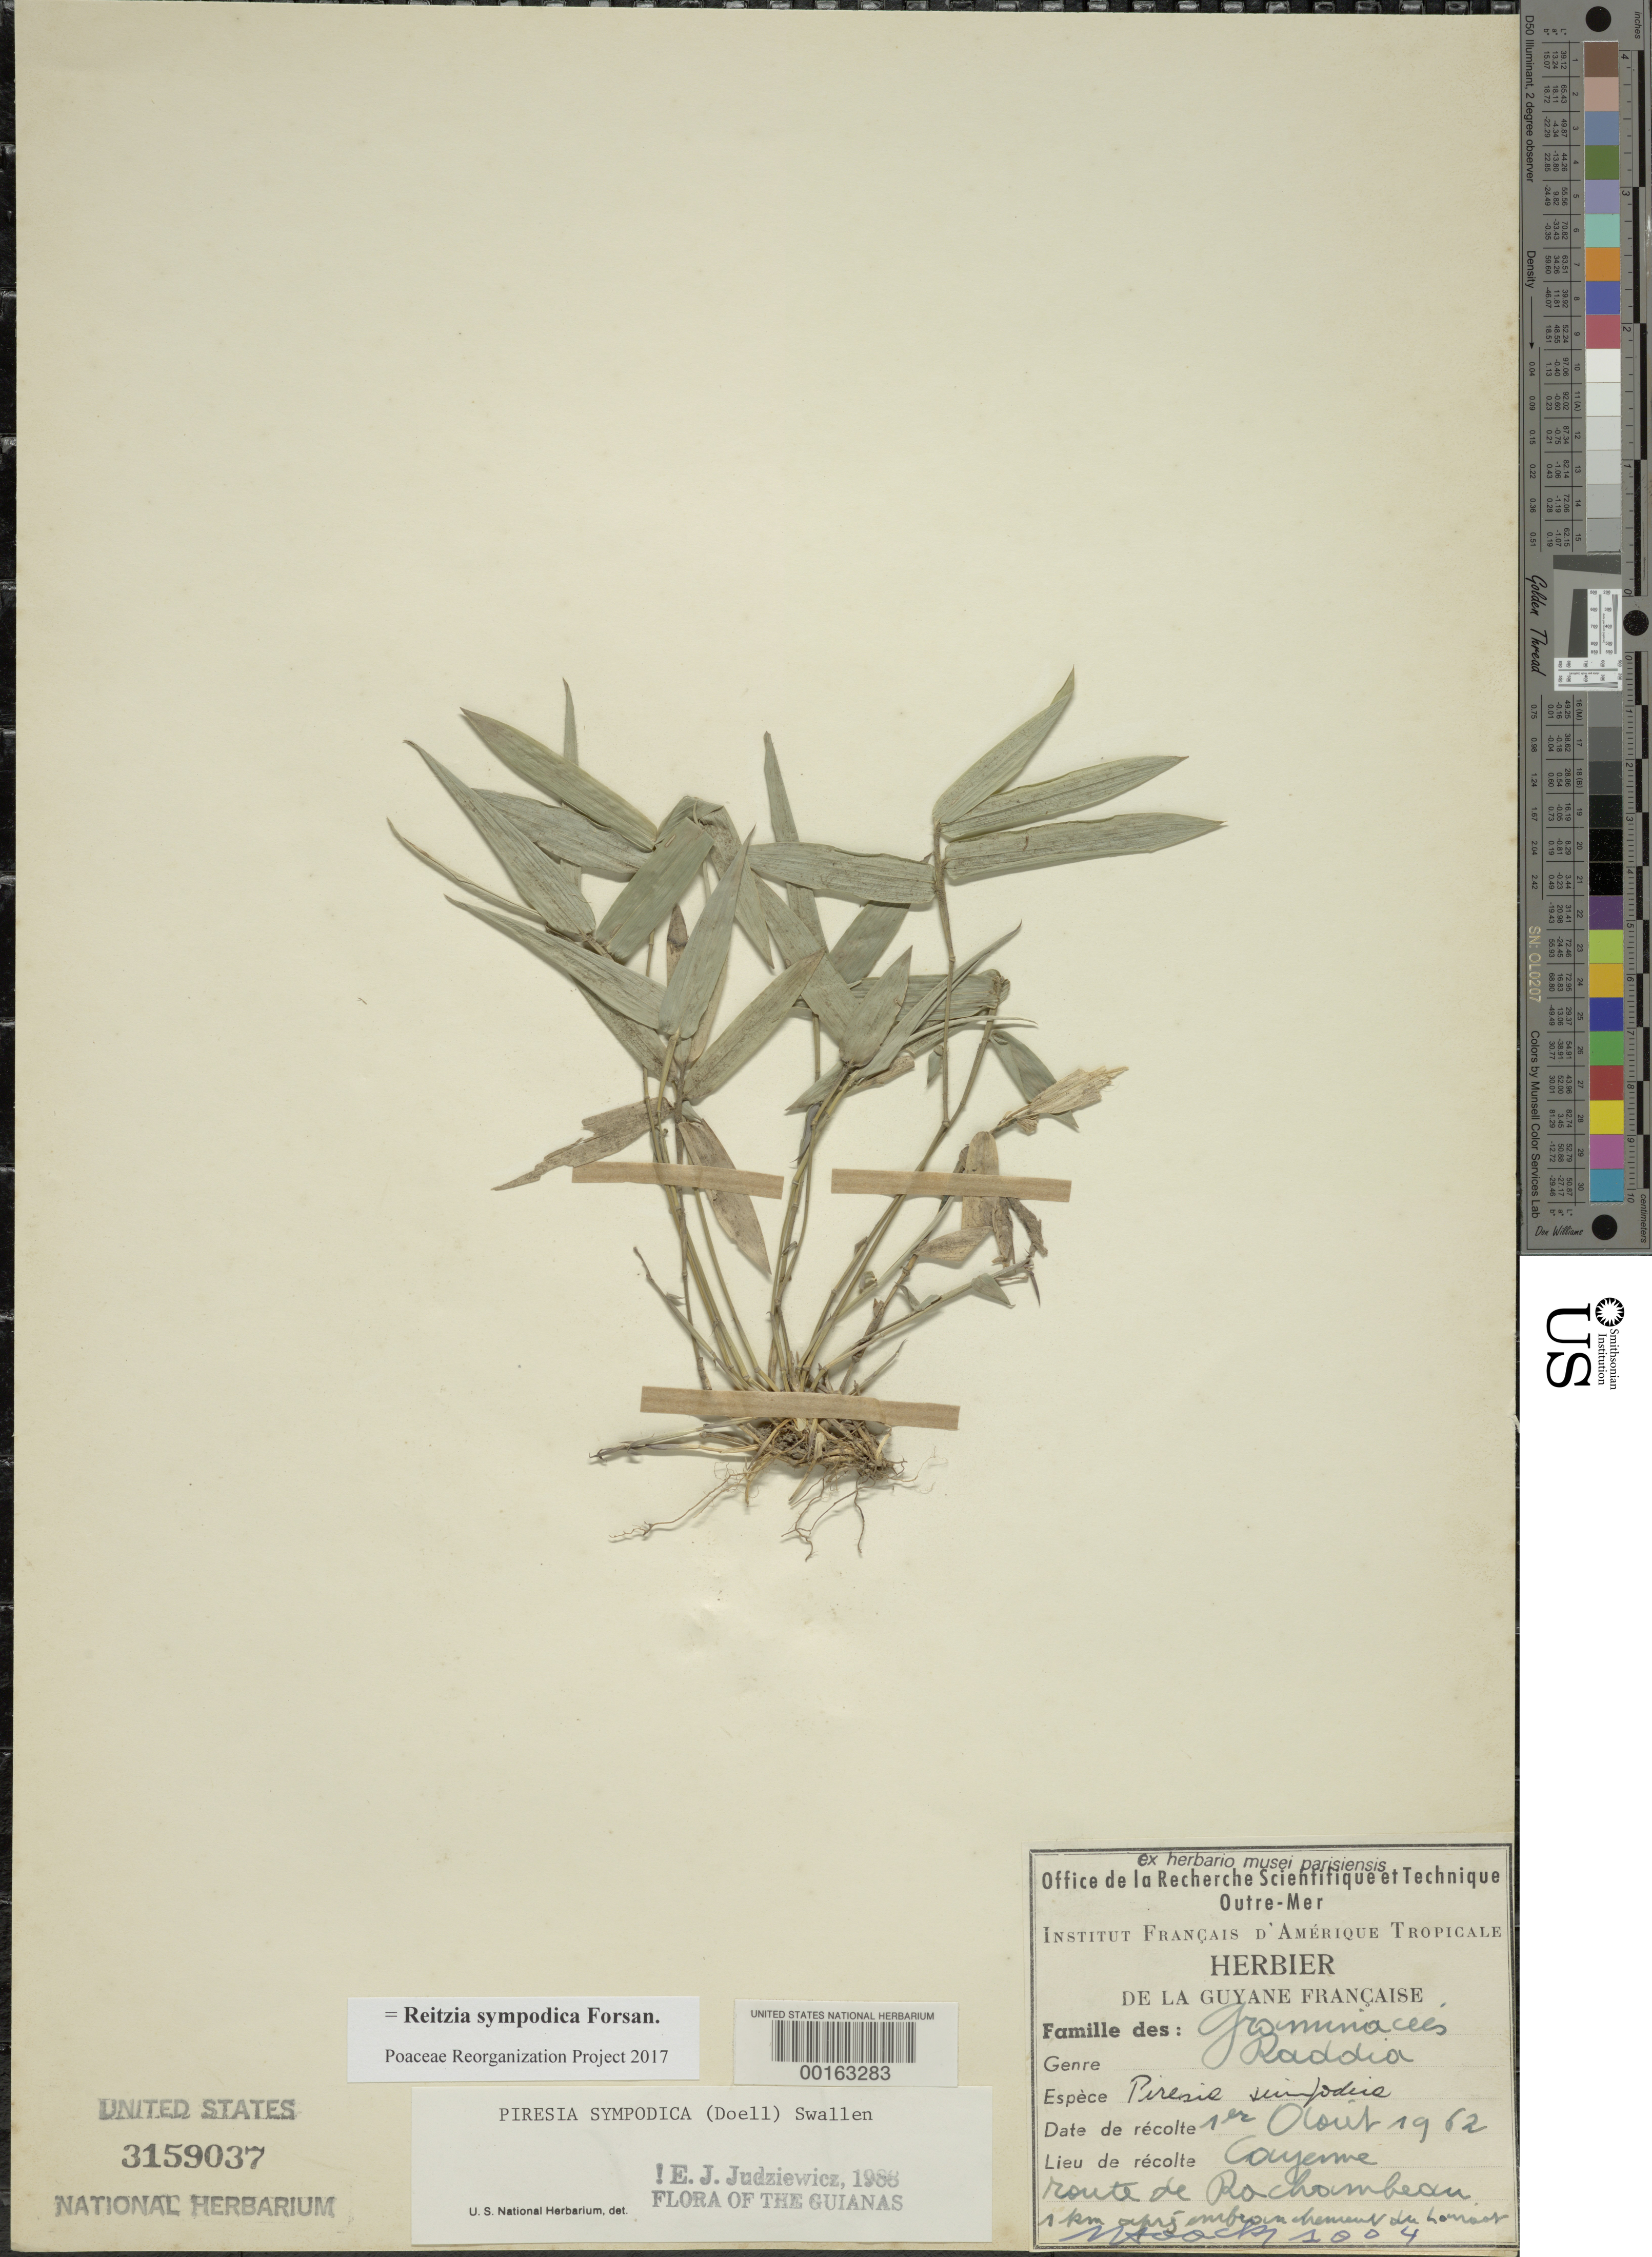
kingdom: Plantae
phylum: Tracheophyta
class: Liliopsida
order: Poales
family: Poaceae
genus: Reitzia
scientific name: Reitzia sympodica ined. 2019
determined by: Poaceae Reorganization Project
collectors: J. Hoock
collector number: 1004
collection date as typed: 01 Aug 1962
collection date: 1962-08-01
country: French Guiana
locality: Cayenne, road to rochambeau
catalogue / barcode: US 3159037